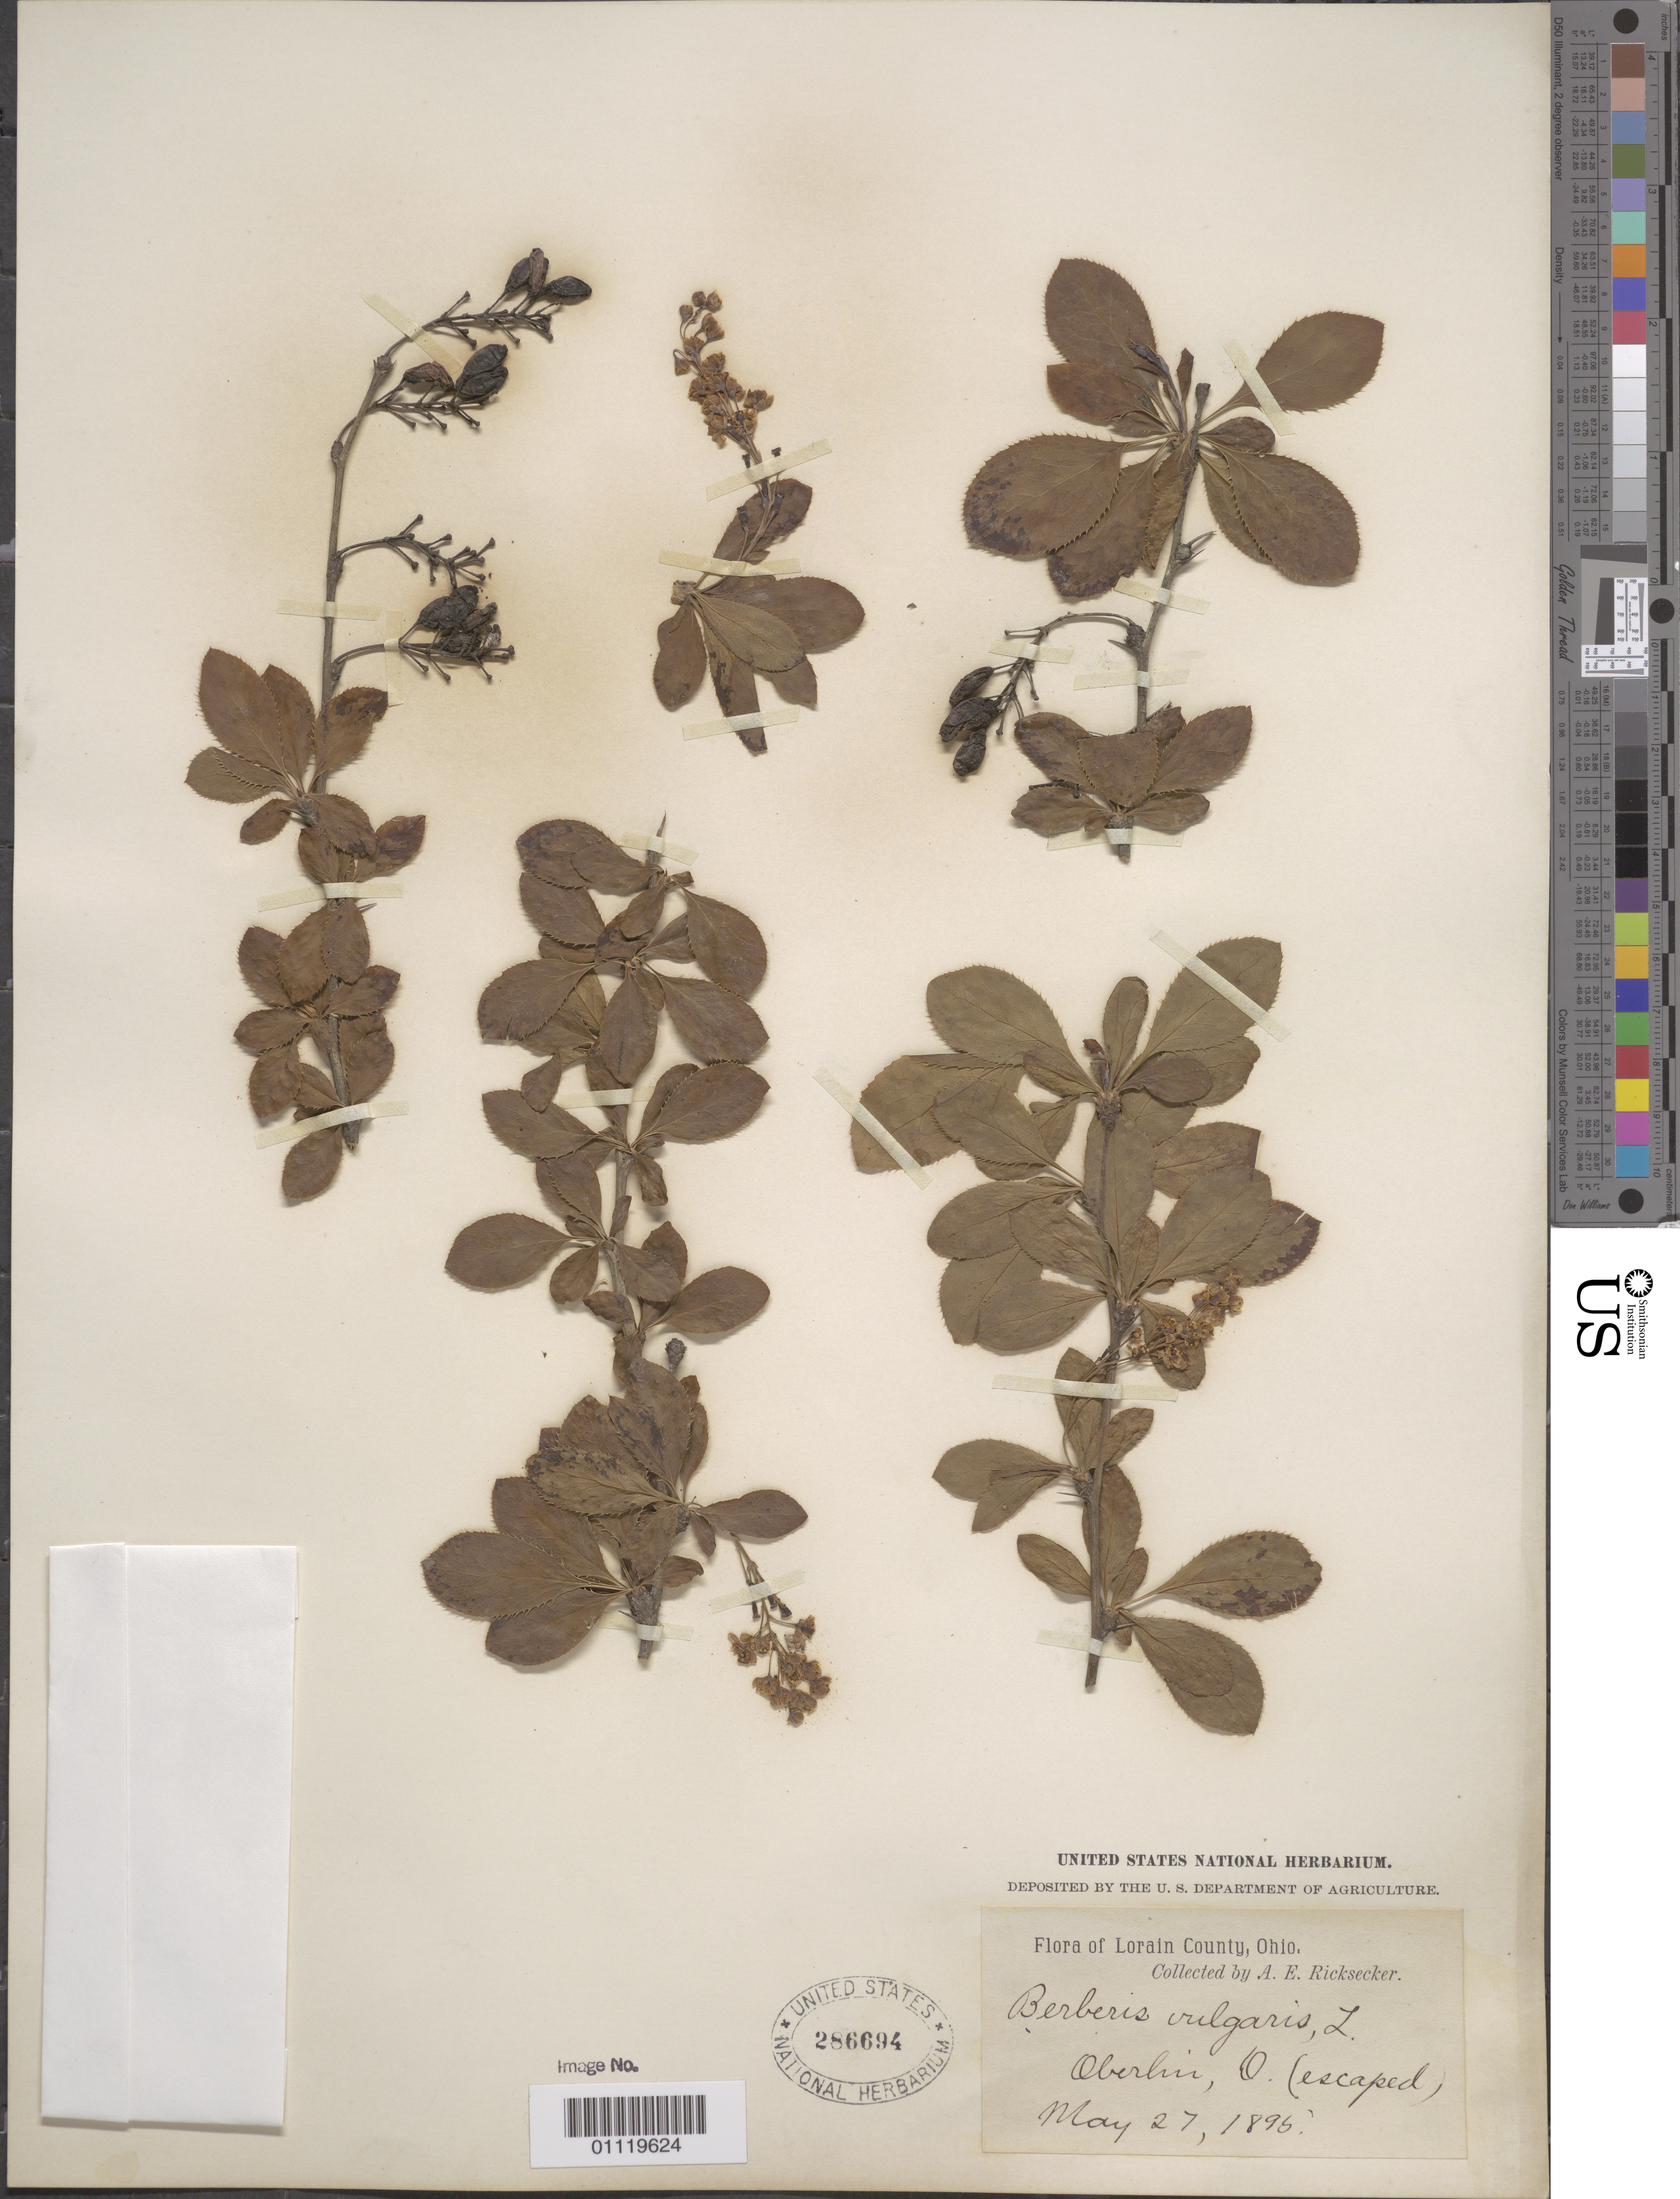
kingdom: Plantae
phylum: Tracheophyta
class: Magnoliopsida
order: Ranunculales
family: Berberidaceae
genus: Berberis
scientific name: Berberis vulgaris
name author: L.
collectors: A. E. Ricksecker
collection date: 1896-05-27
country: United States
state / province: Ohio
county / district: Lorain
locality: Oberlin city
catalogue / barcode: US 286694